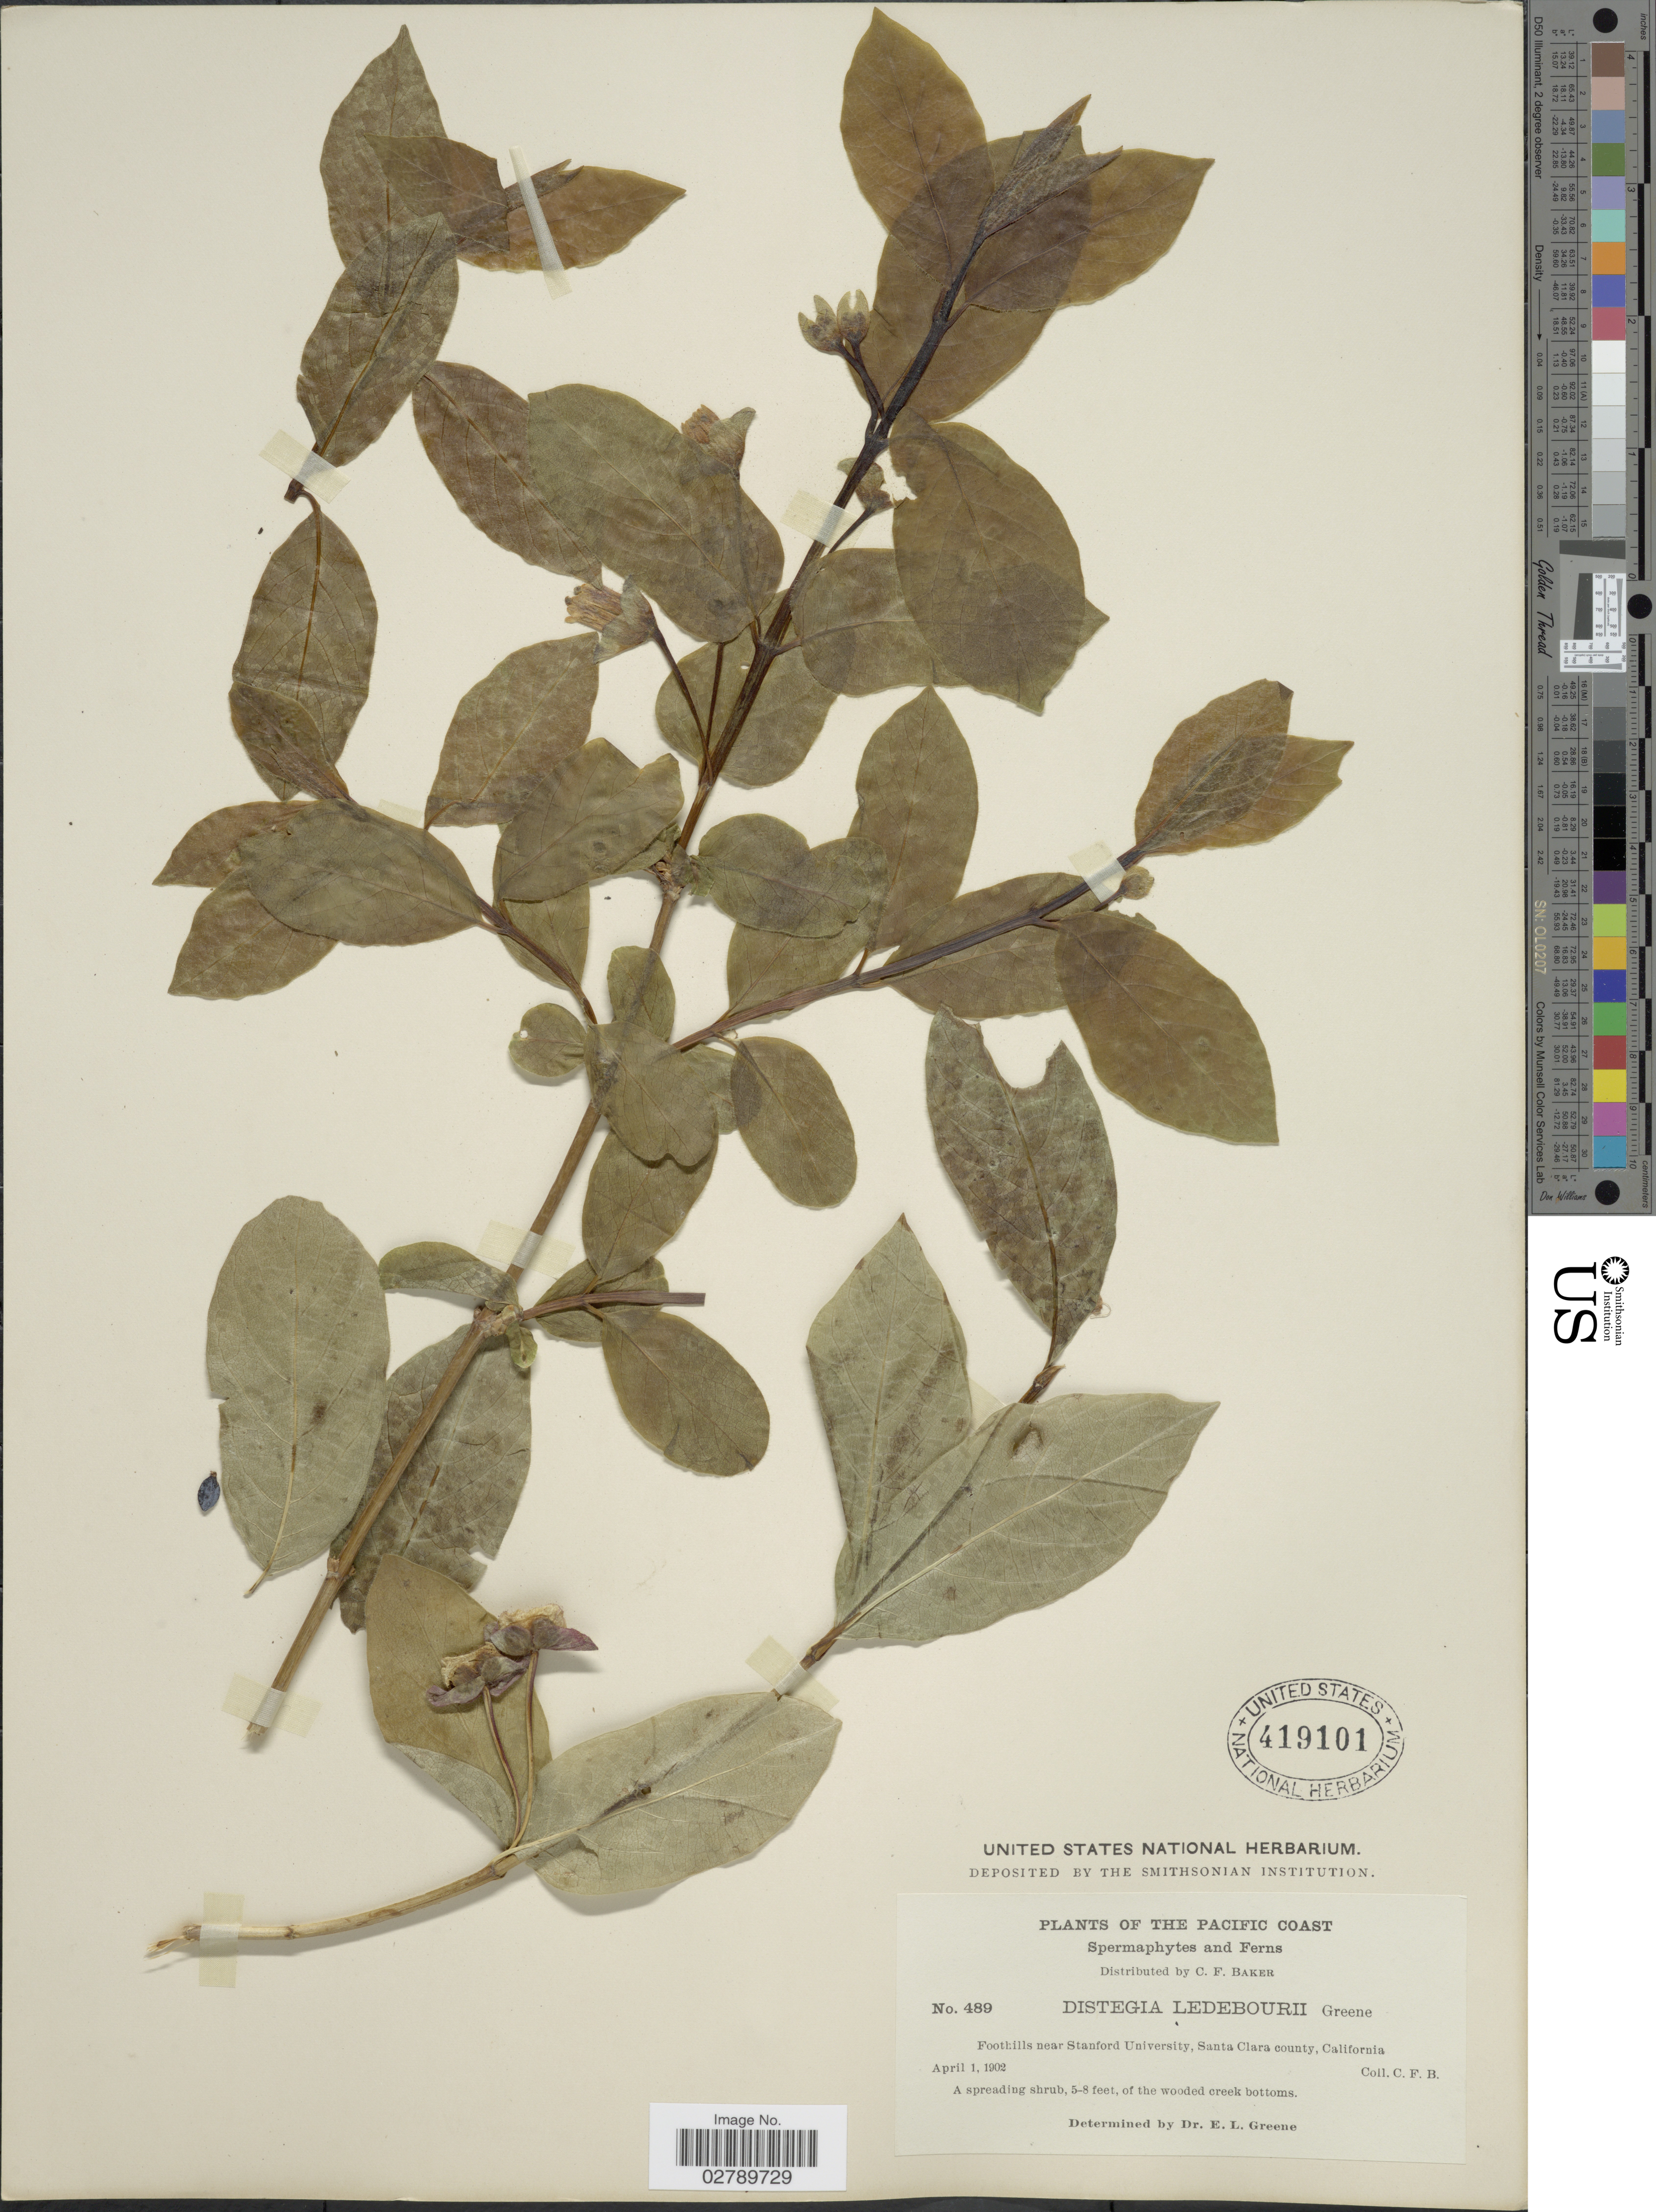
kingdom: Plantae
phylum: Tracheophyta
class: Magnoliopsida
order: Dipsacales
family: Caprifoliaceae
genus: Lonicera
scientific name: Lonicera ledebourii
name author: Eschsch.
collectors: C. F. Baker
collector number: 489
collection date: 1902-04-01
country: United States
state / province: California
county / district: Santa Clara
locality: The Pacific Coast. Foothills near Stanford University, Santa Clara county.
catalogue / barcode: US 419101